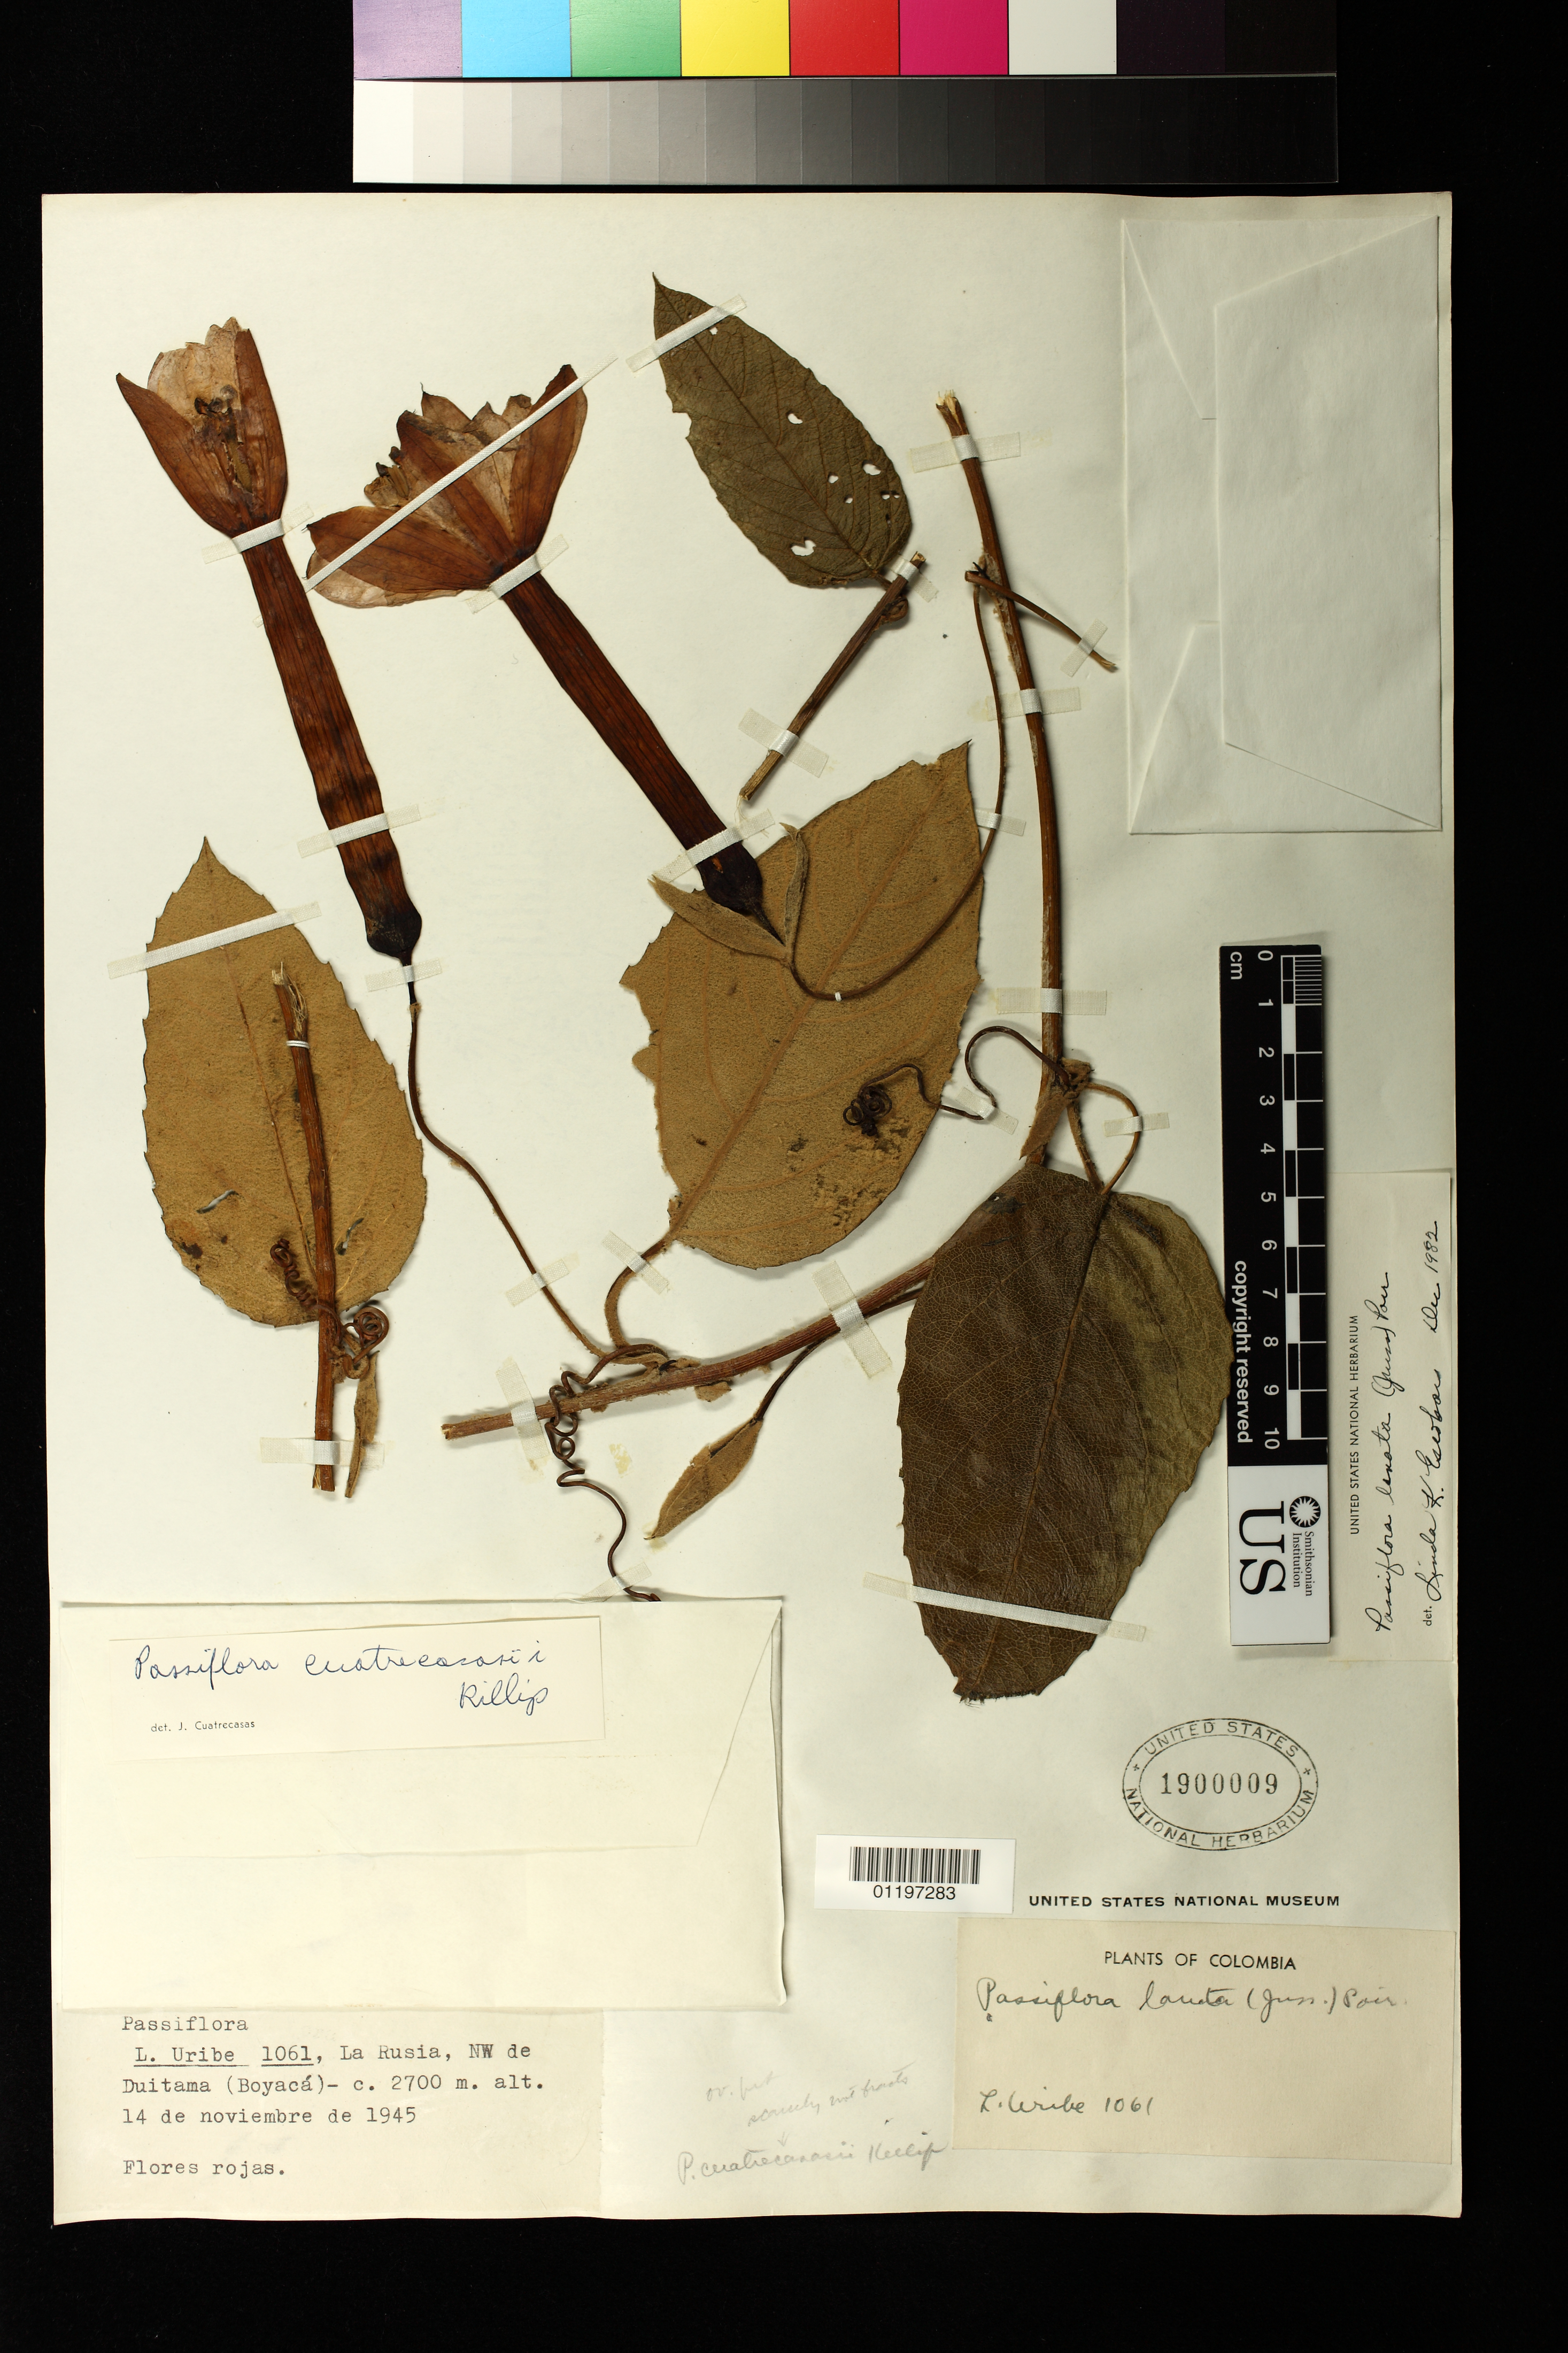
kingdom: Plantae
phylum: Tracheophyta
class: Magnoliopsida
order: Malpighiales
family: Passifloraceae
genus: Passiflora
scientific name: Passiflora lanata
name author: (Juss.) Poir.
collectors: L. Uribe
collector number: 1061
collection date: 1945-11-14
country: Colombia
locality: La Rusia, NW de Duitama (Boyaca).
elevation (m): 2700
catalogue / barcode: US 1900009